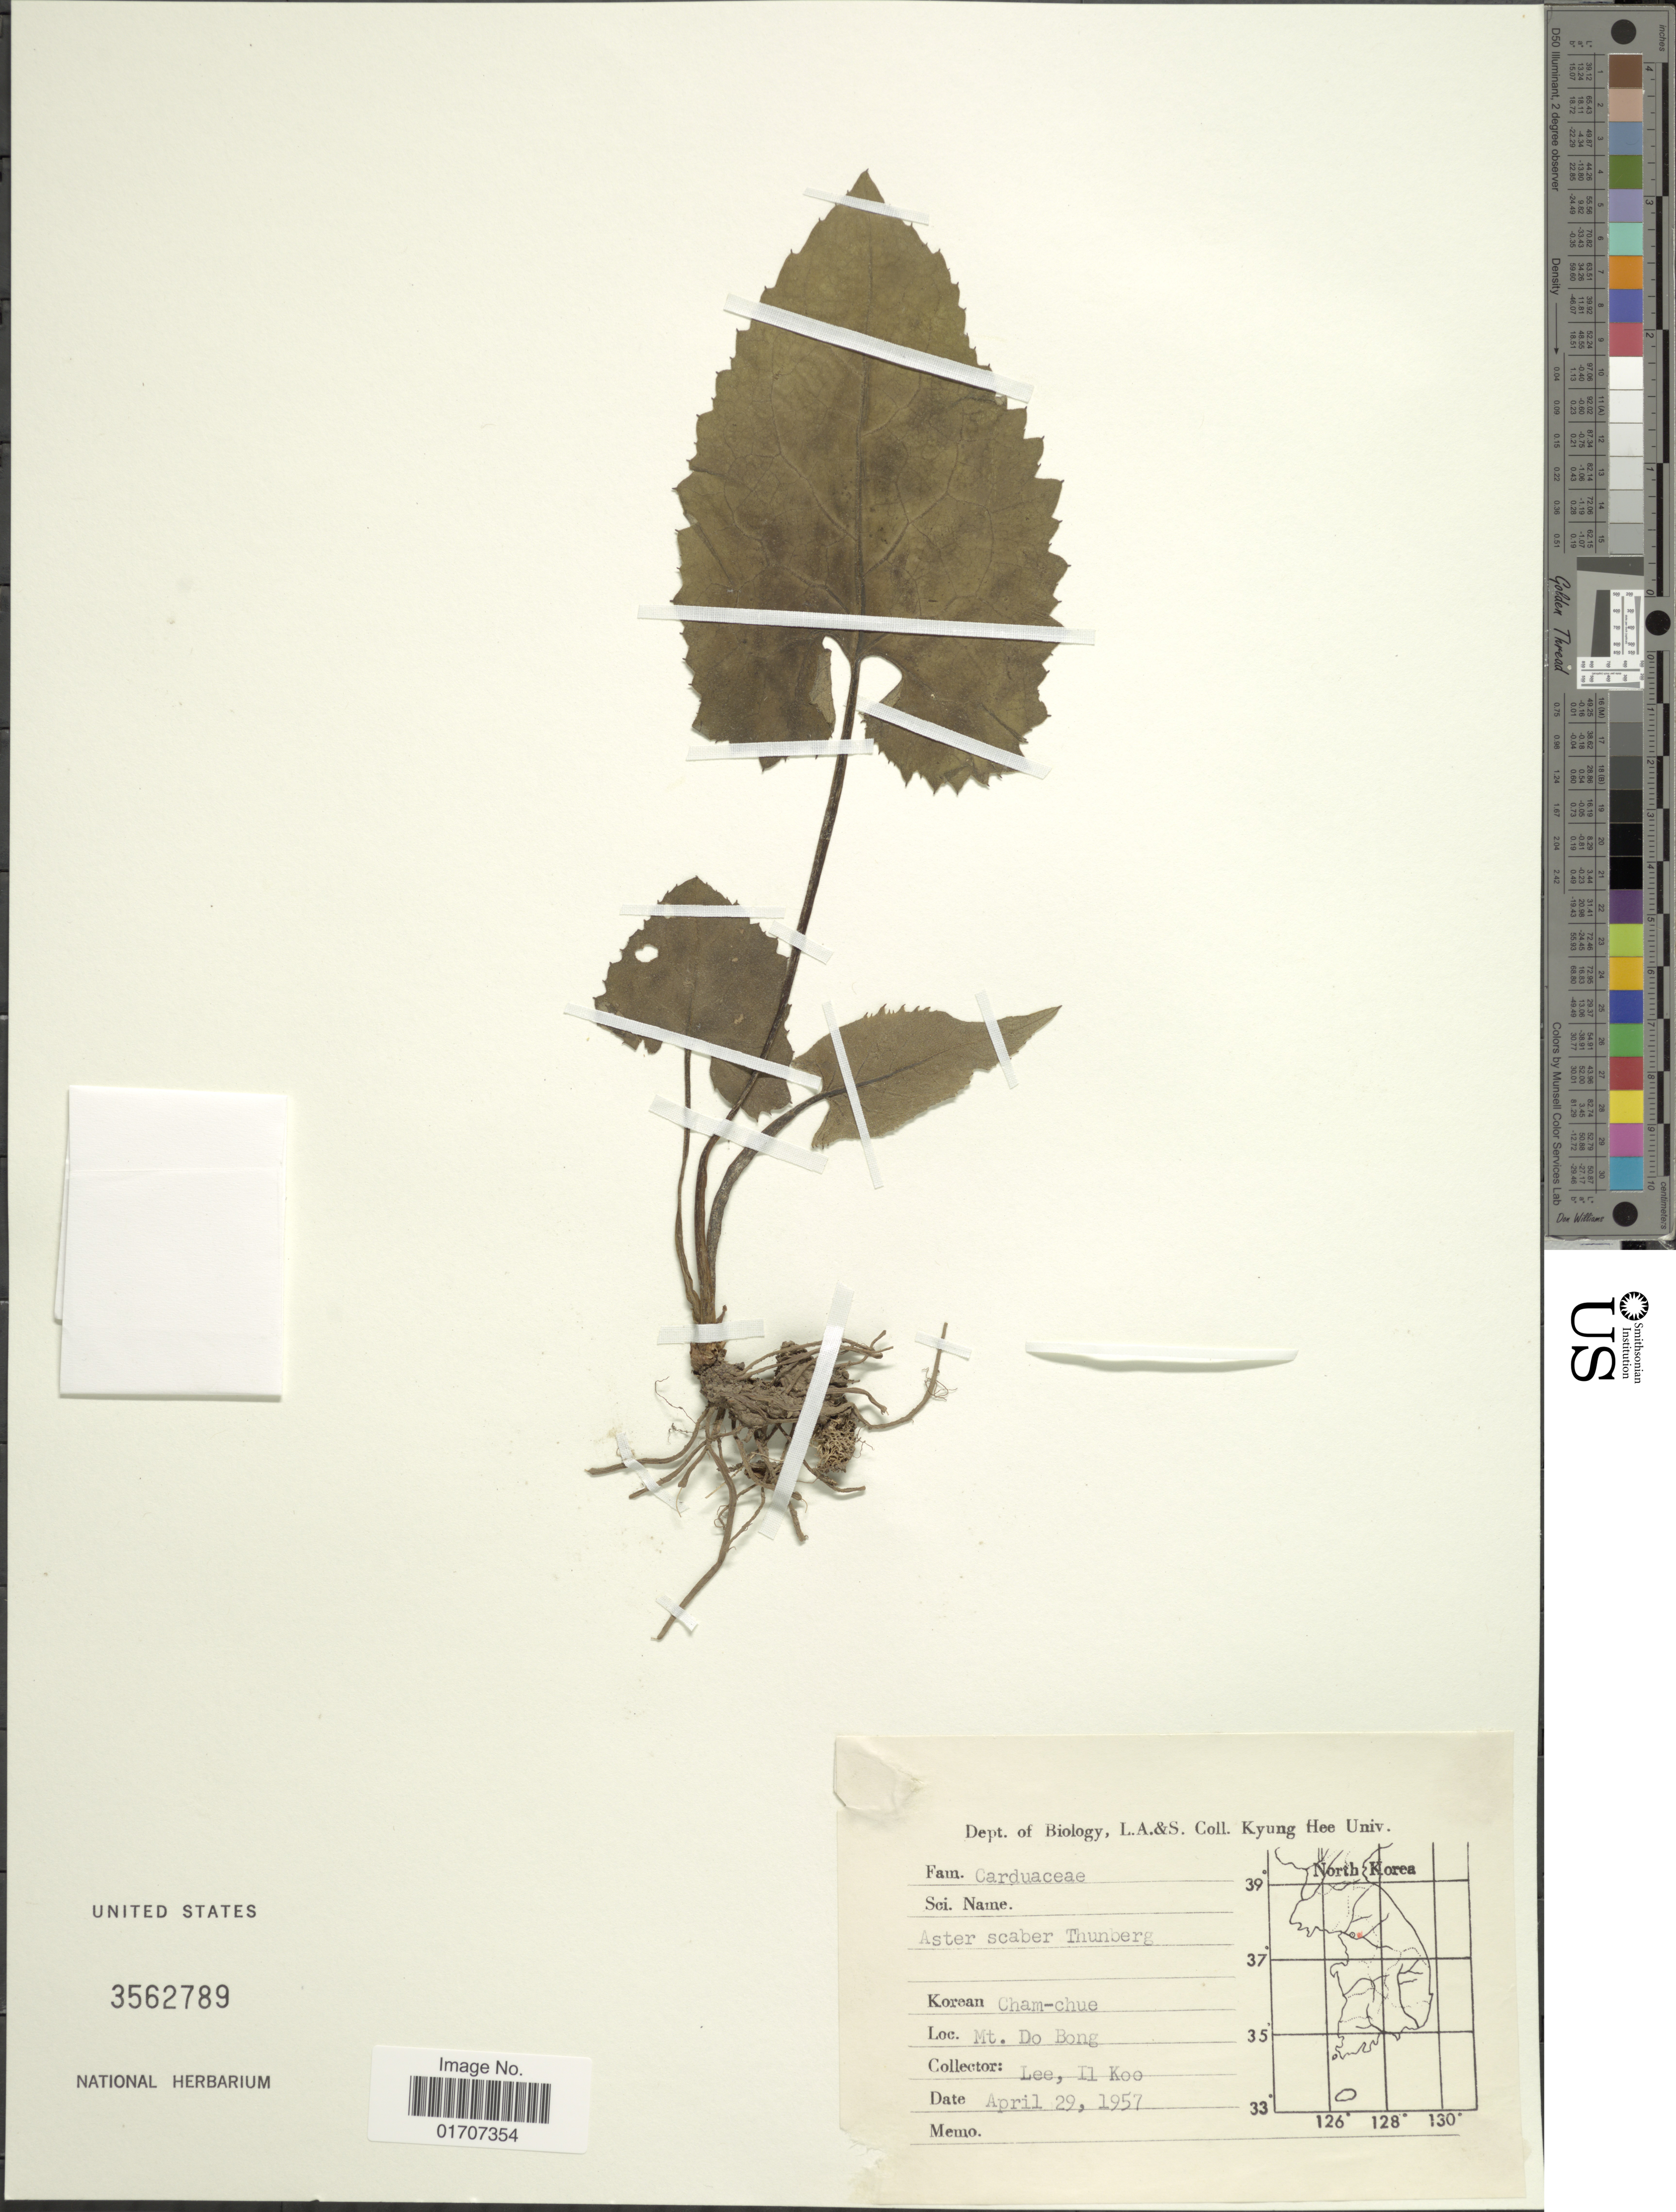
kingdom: Plantae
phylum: Tracheophyta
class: Magnoliopsida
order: Asterales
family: Asteraceae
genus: Doellingeria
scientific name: Doellingeria scabra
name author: (Thunb.) Nees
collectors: I. Lee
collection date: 1957-04-29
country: South Korea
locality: Mt. Do-Bong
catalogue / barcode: US 3562789